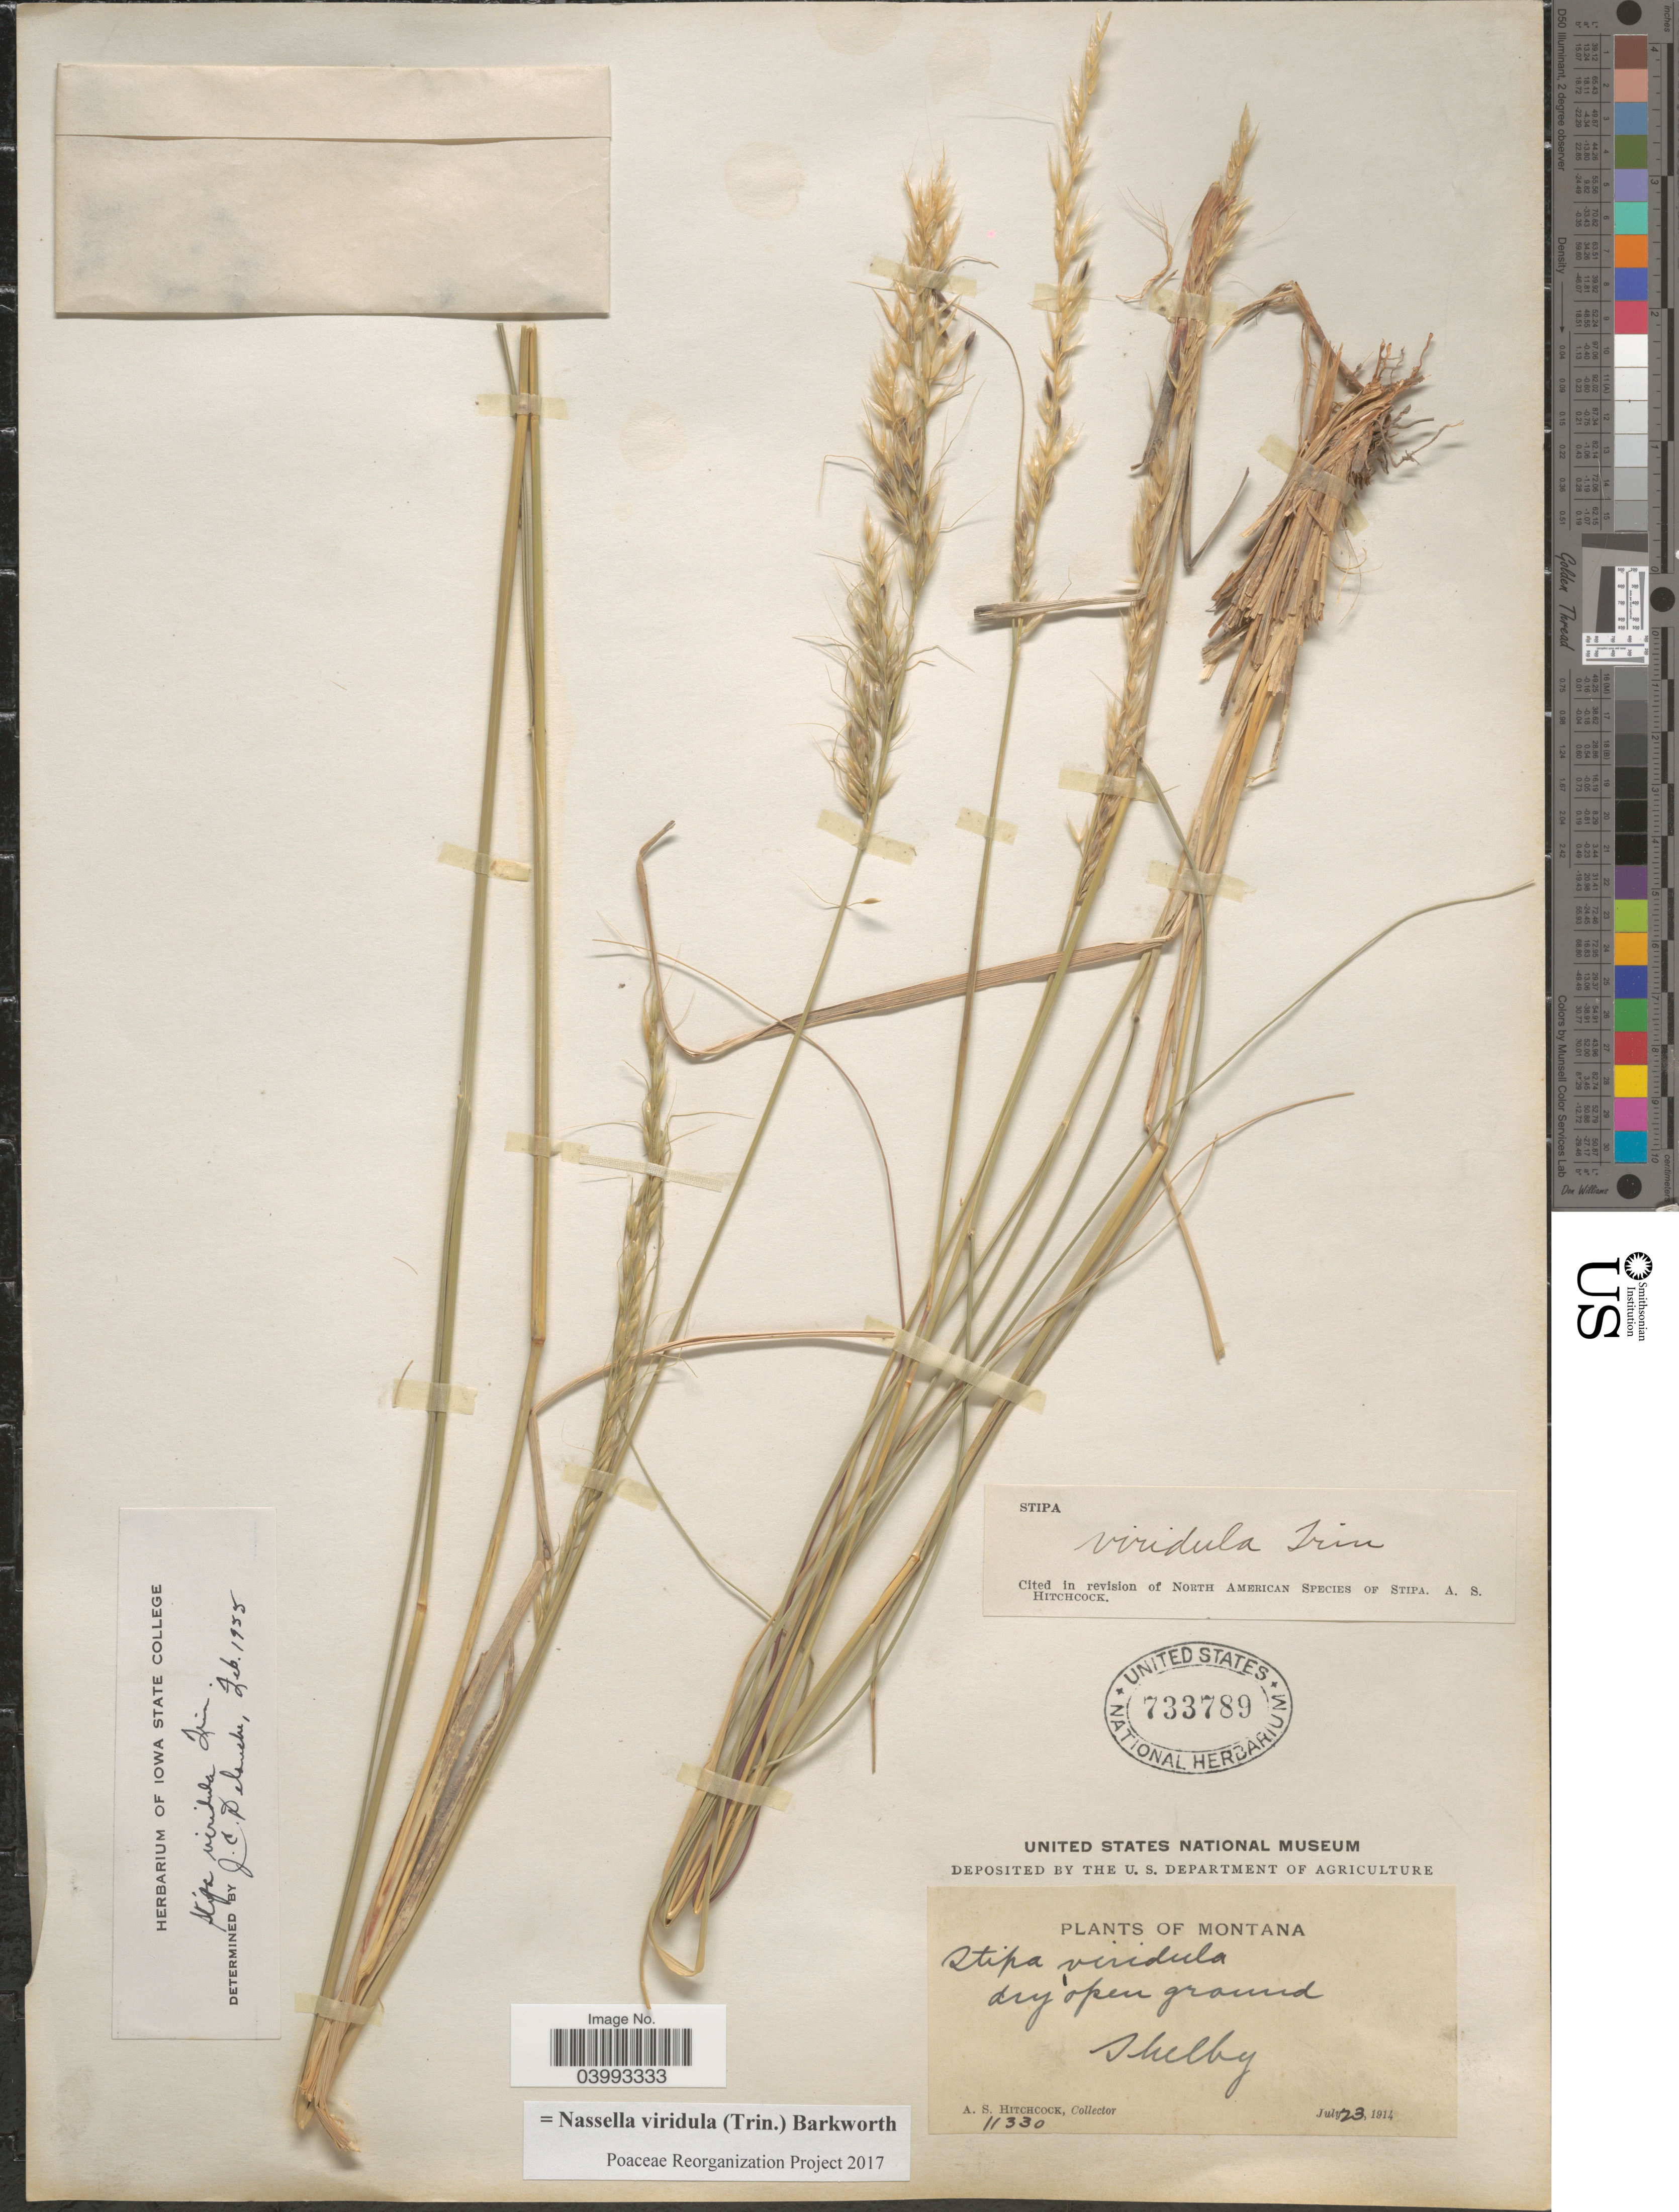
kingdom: Plantae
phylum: Tracheophyta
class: Liliopsida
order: Poales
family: Poaceae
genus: Nassella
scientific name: Nassella viridula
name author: (Trin.) Barkworth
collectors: A. S. Hitchcock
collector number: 11330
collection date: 1914-07-23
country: United States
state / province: Montana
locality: Shelby.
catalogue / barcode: US 733789